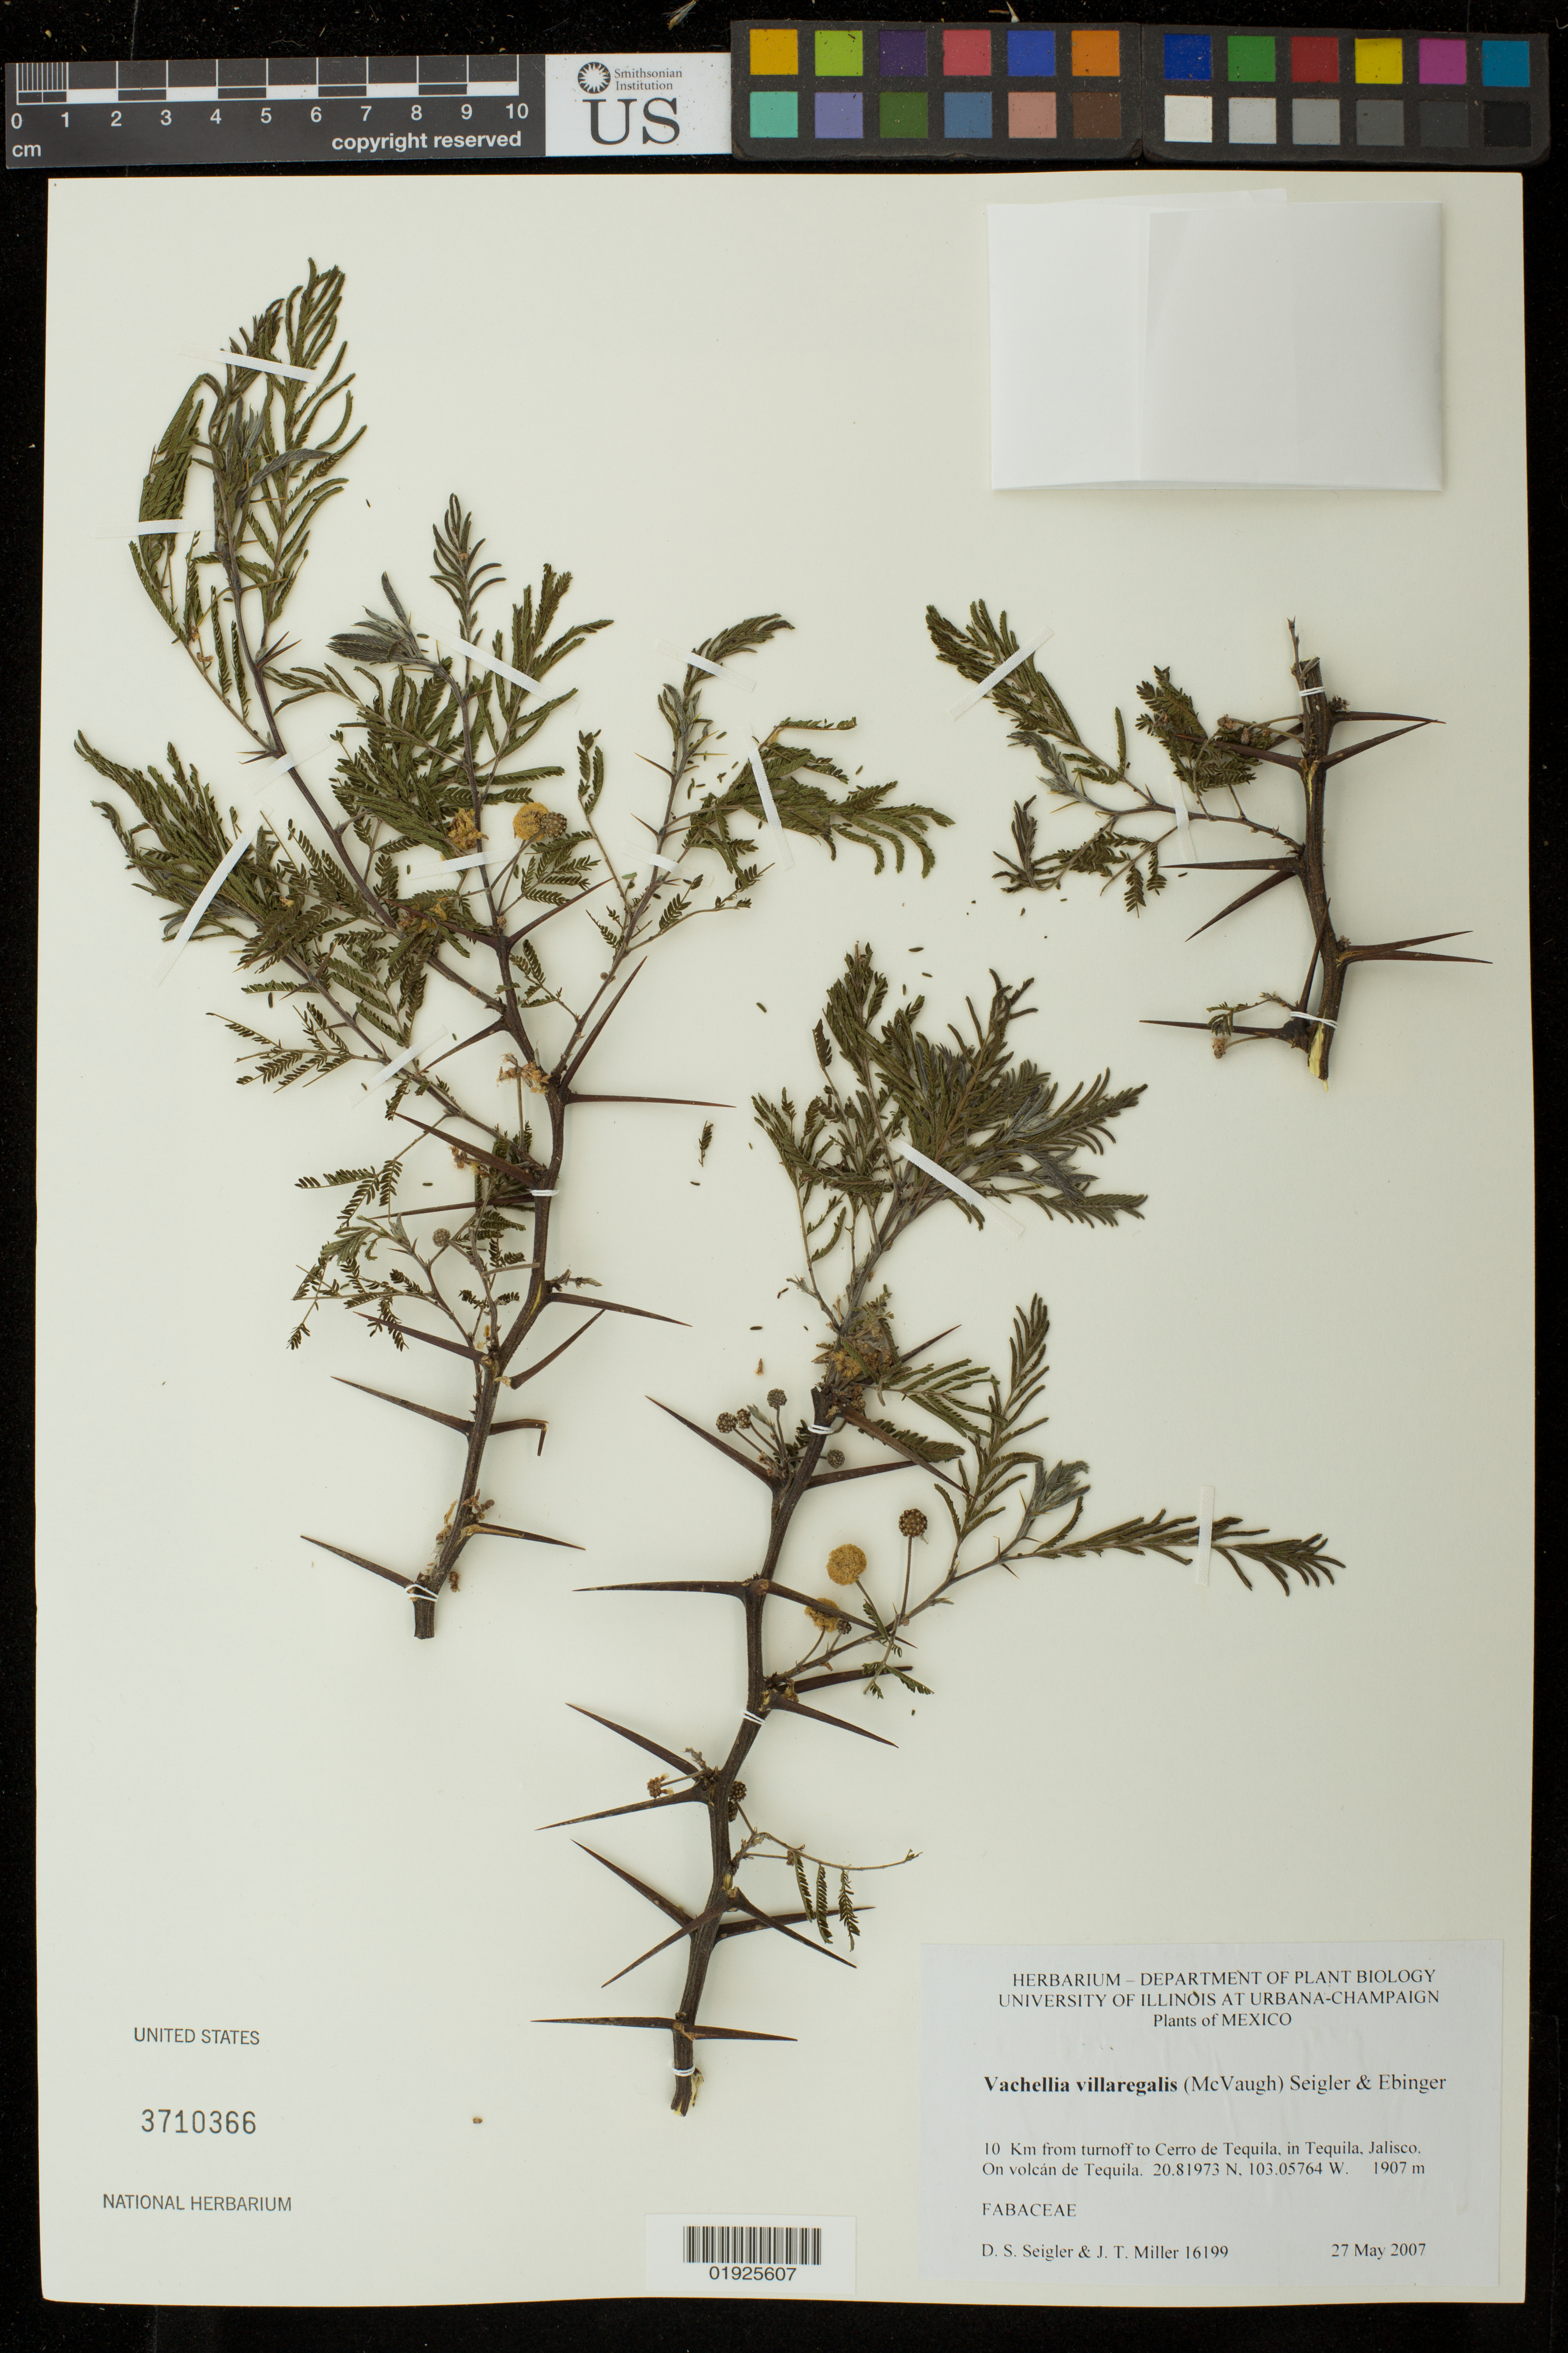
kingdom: Plantae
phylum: Tracheophyta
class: Magnoliopsida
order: Fabales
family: Fabaceae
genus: Vachellia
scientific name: Vachellia villaregalis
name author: (McVaugh) Seigler & Ebinger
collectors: D. S. Seigler & J. T. Miller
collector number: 16199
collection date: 2007-05-27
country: Mexico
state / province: Jalisco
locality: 10 km from turnoff to Cerro de Tequila, in Tequila. On volcan de Tequila.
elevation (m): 1907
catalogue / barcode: US 3710366